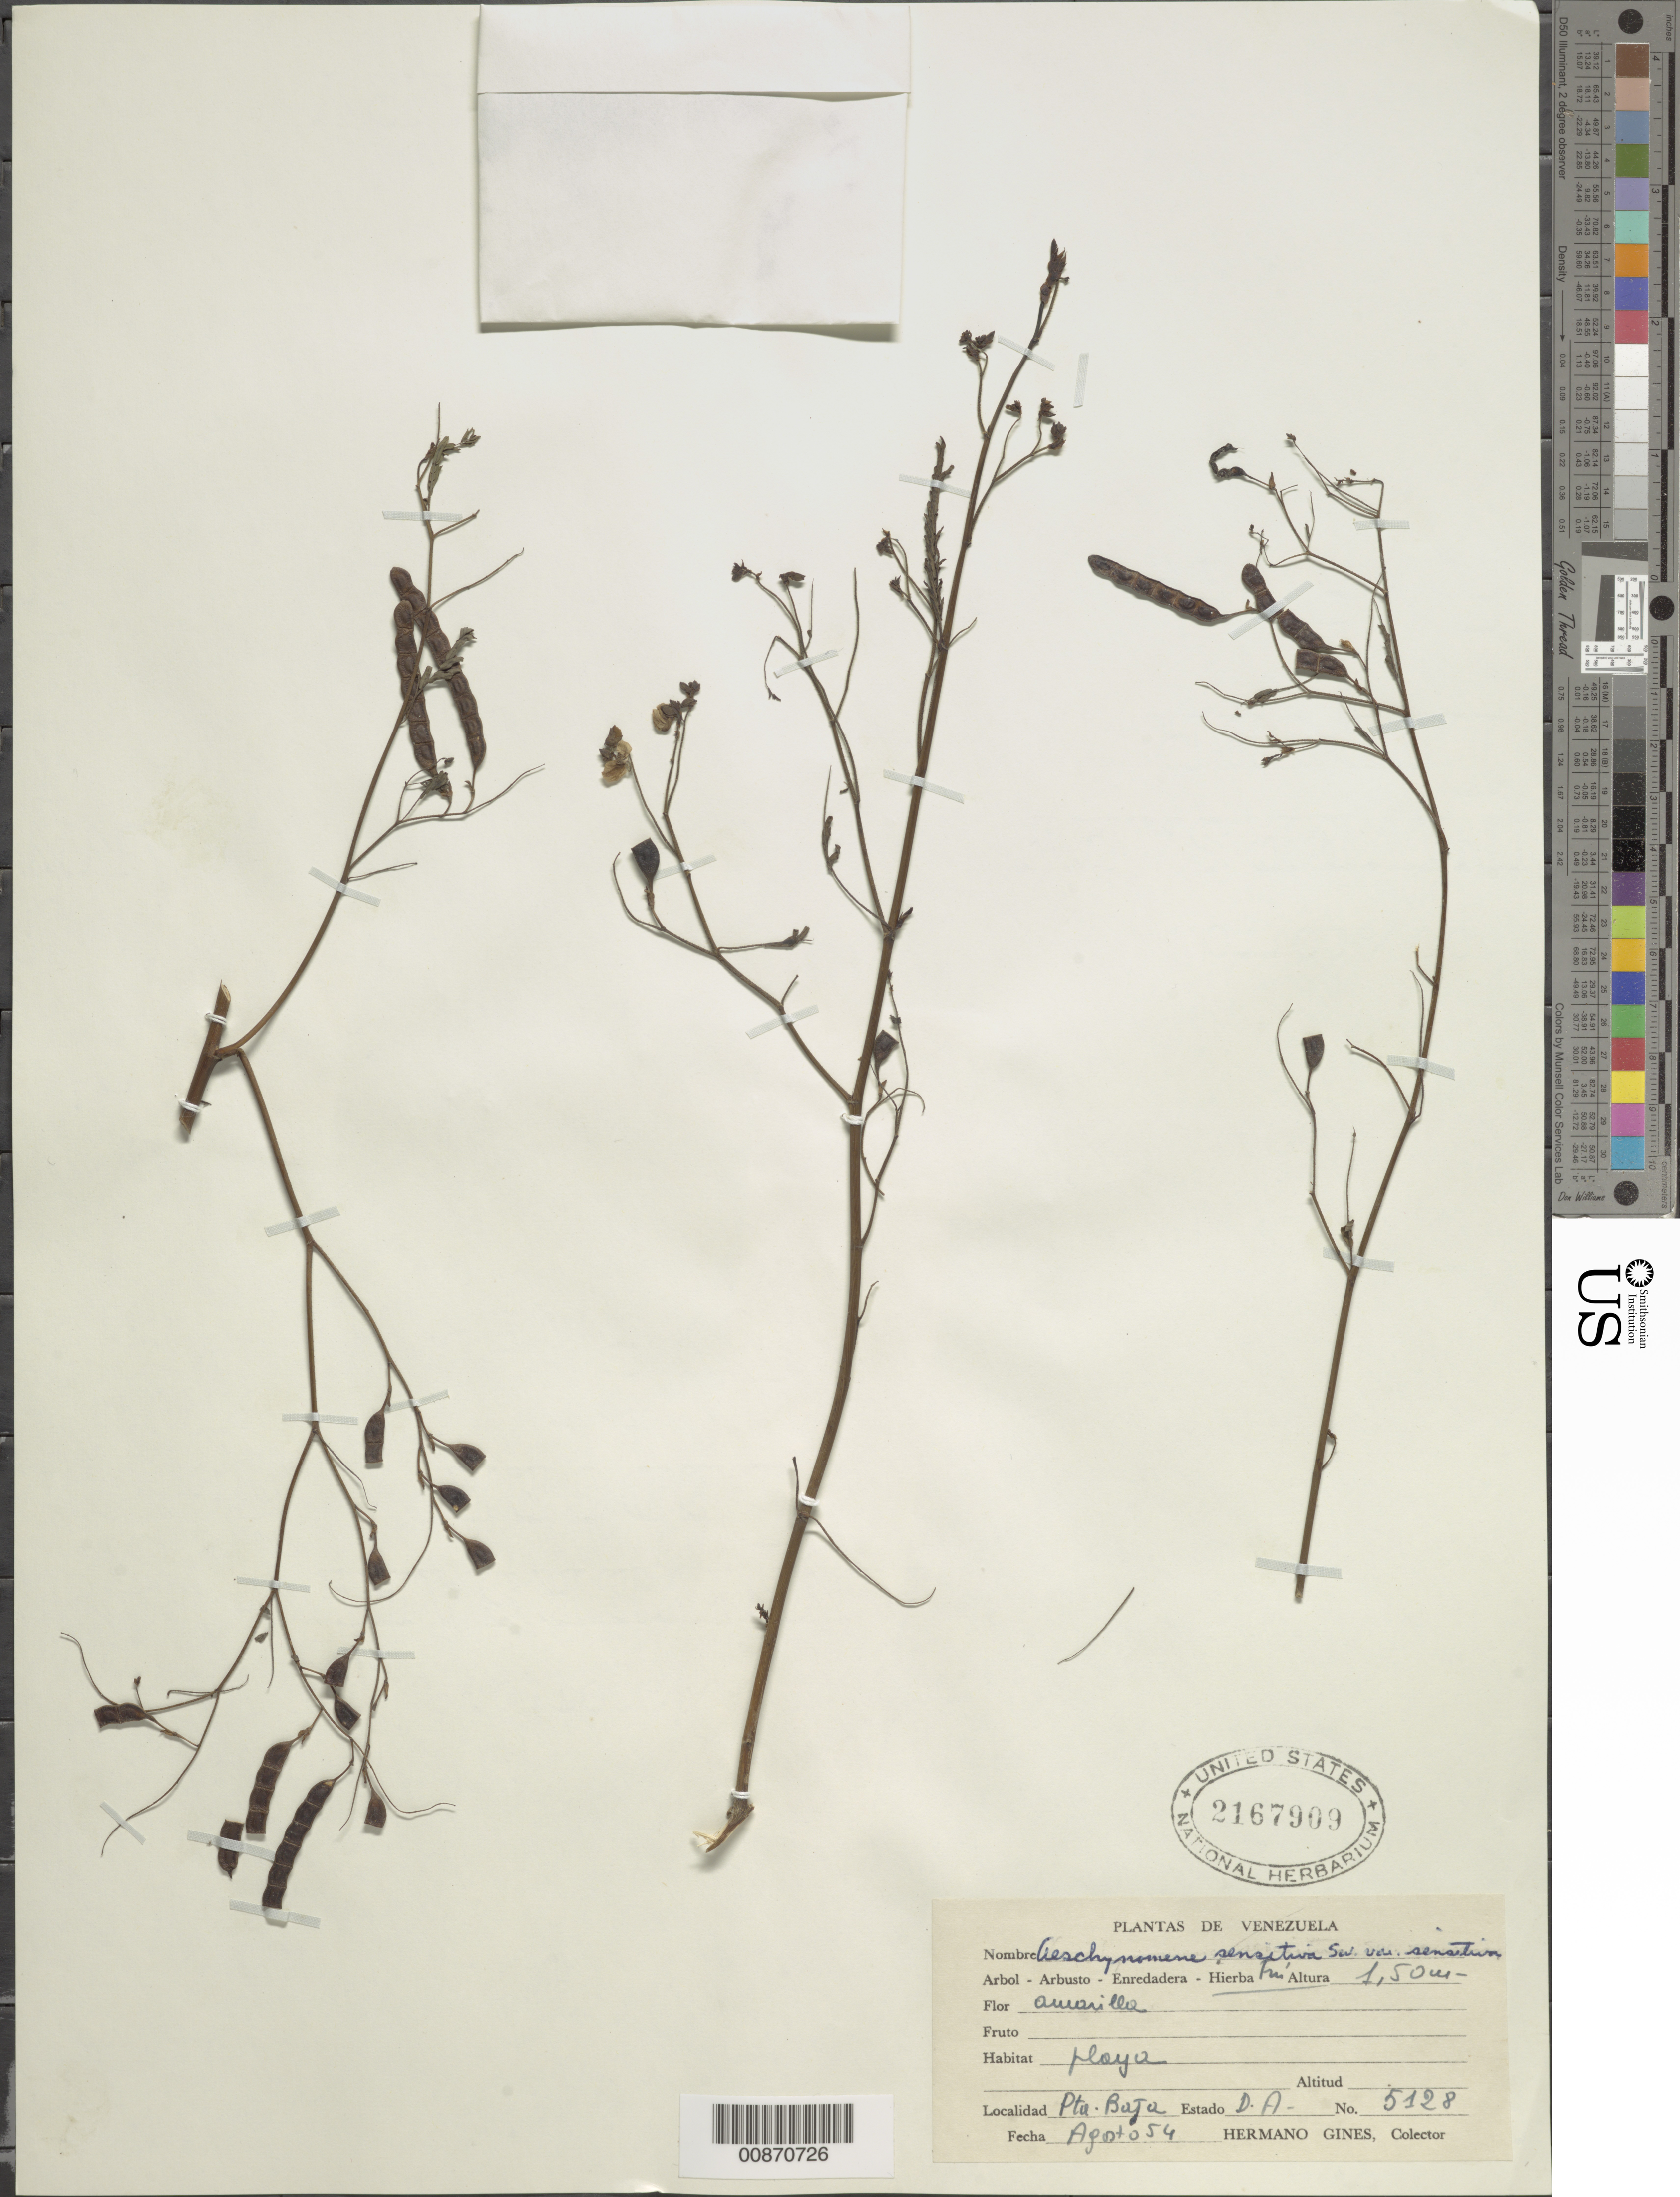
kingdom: Plantae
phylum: Tracheophyta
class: Magnoliopsida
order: Fabales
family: Fabaceae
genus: Aeschynomene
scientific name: Aeschynomene sensitiva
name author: Sw.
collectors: H. Gines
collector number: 5128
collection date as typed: Aug-54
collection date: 1954-08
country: Venezuela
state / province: Delta Amacuro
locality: Pto. Baja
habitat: Playa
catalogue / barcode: US 2167909